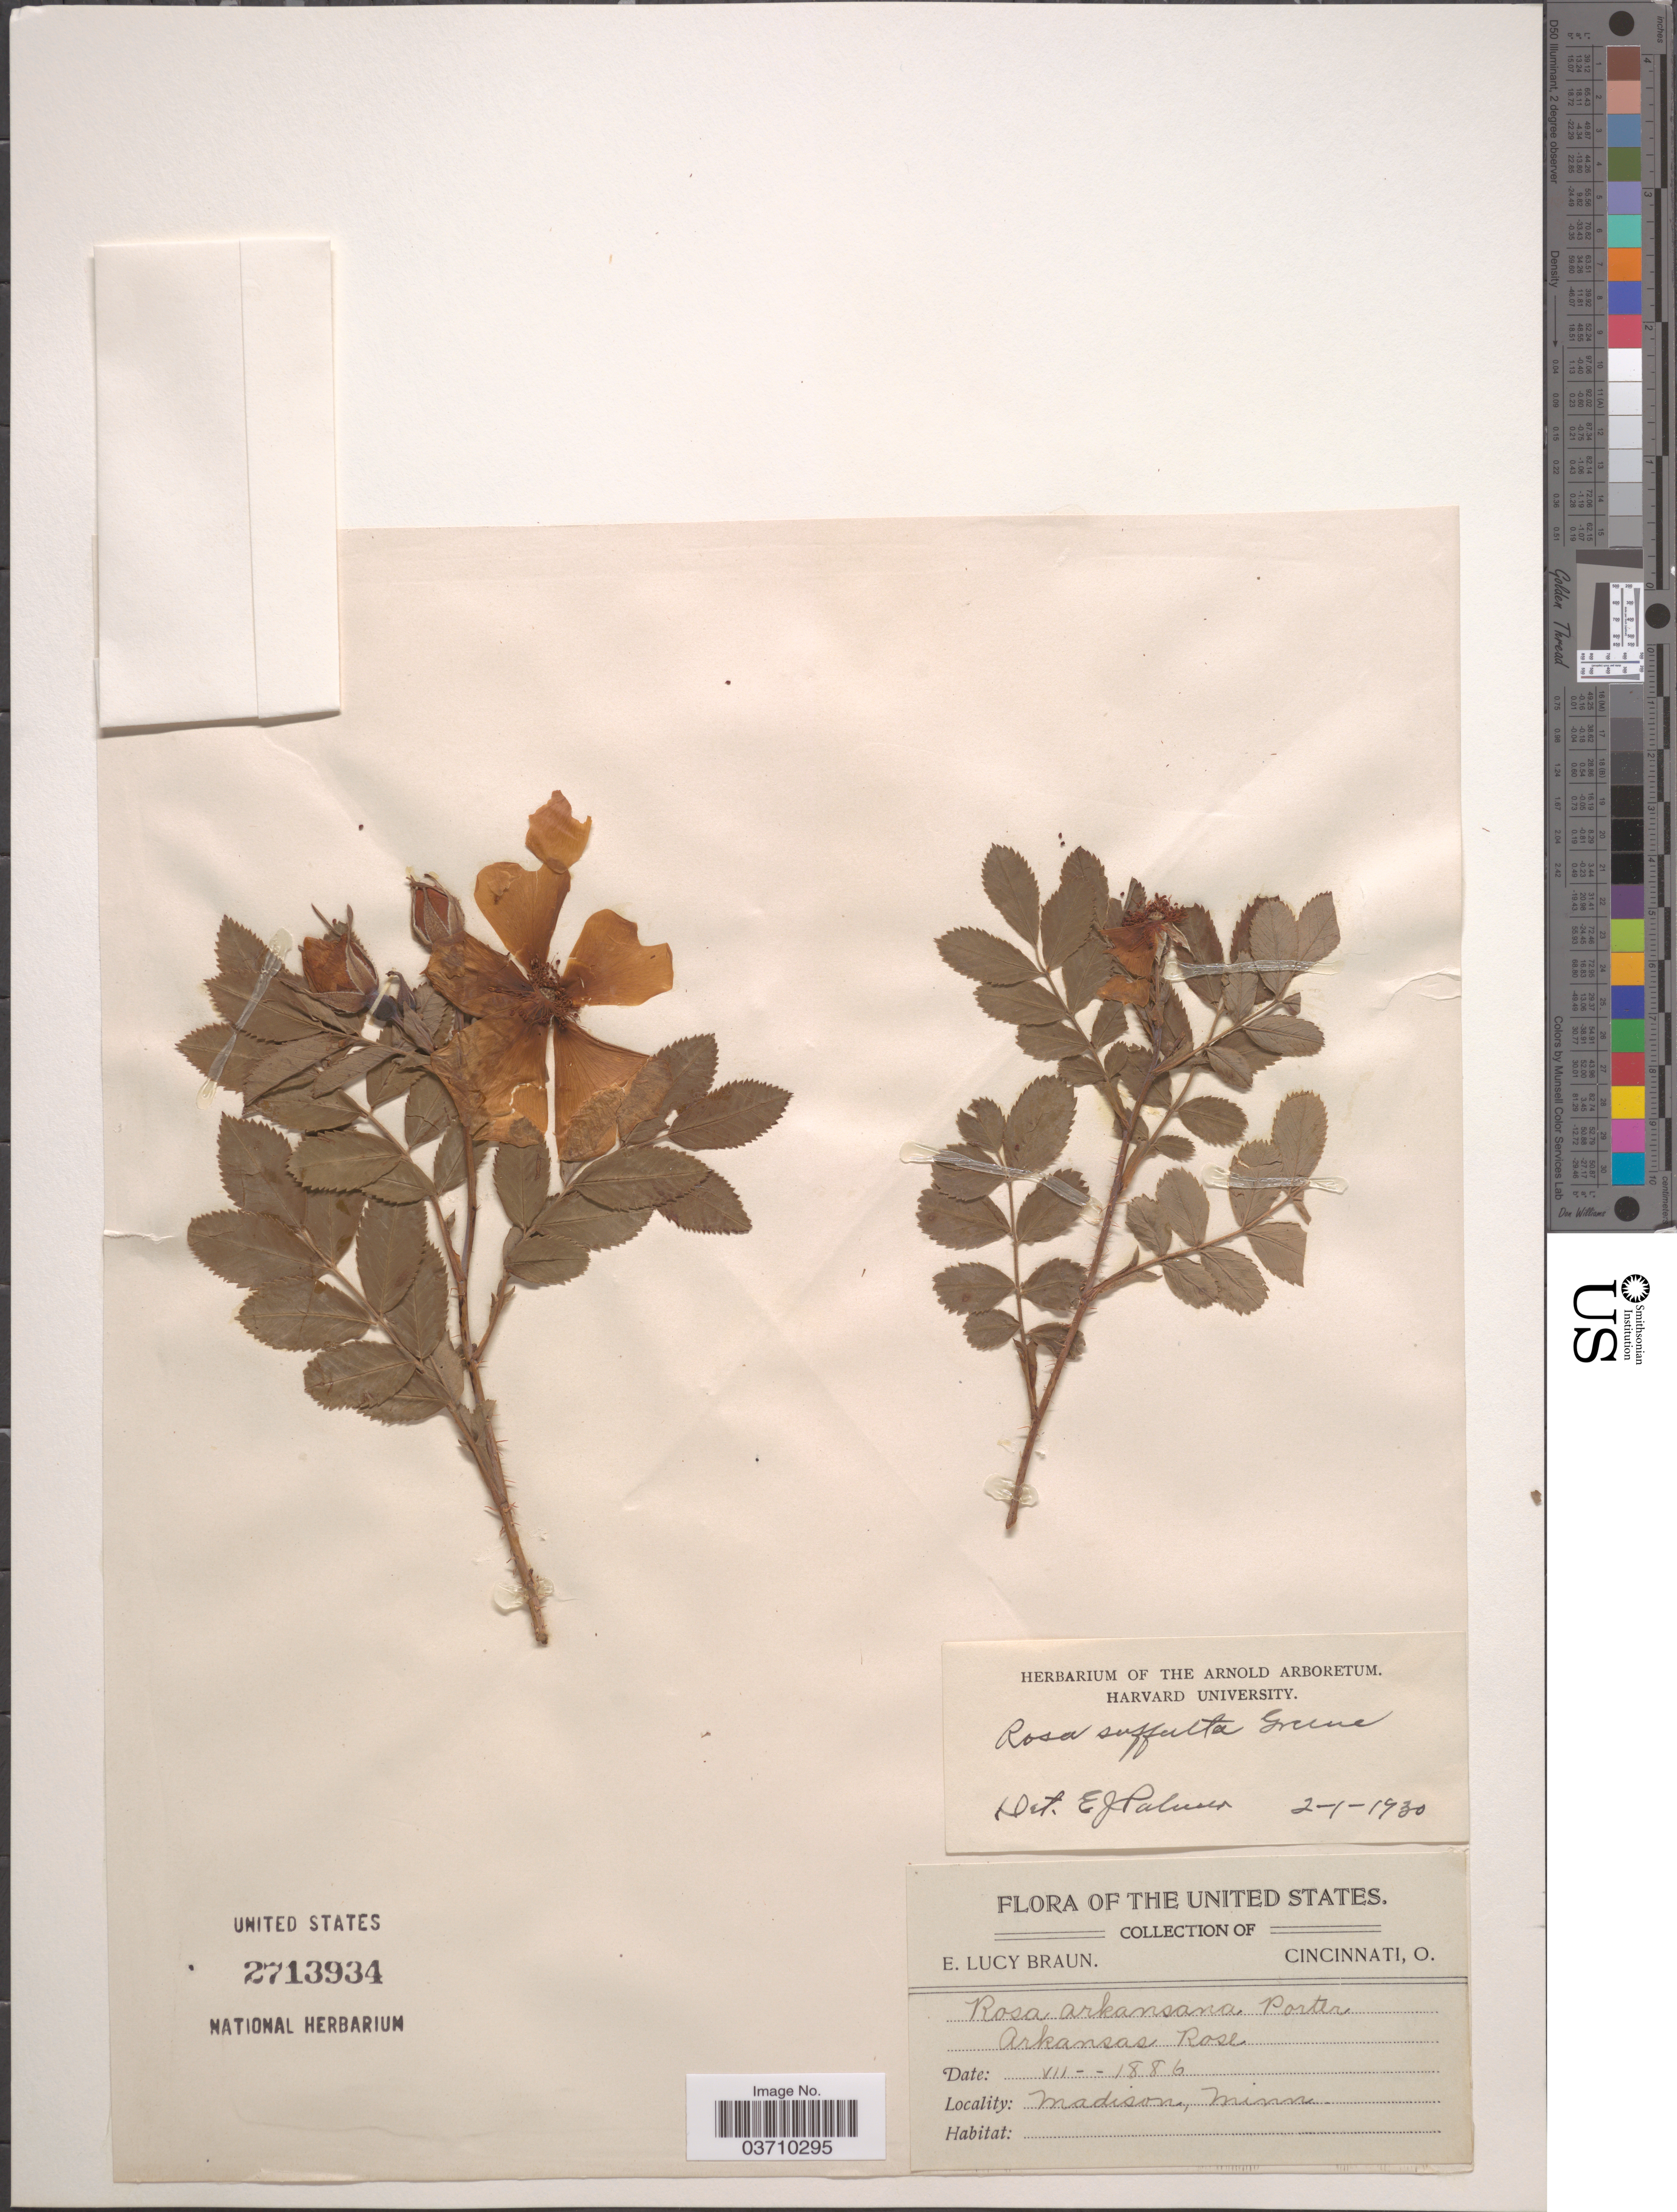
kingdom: Plantae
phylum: Tracheophyta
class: Magnoliopsida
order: Rosales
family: Rosaceae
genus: Rosa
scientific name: Rosa arkansana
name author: Porter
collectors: E. L. Braun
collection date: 1886-07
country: United States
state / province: Minnesota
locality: Madison.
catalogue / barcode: US 2713934